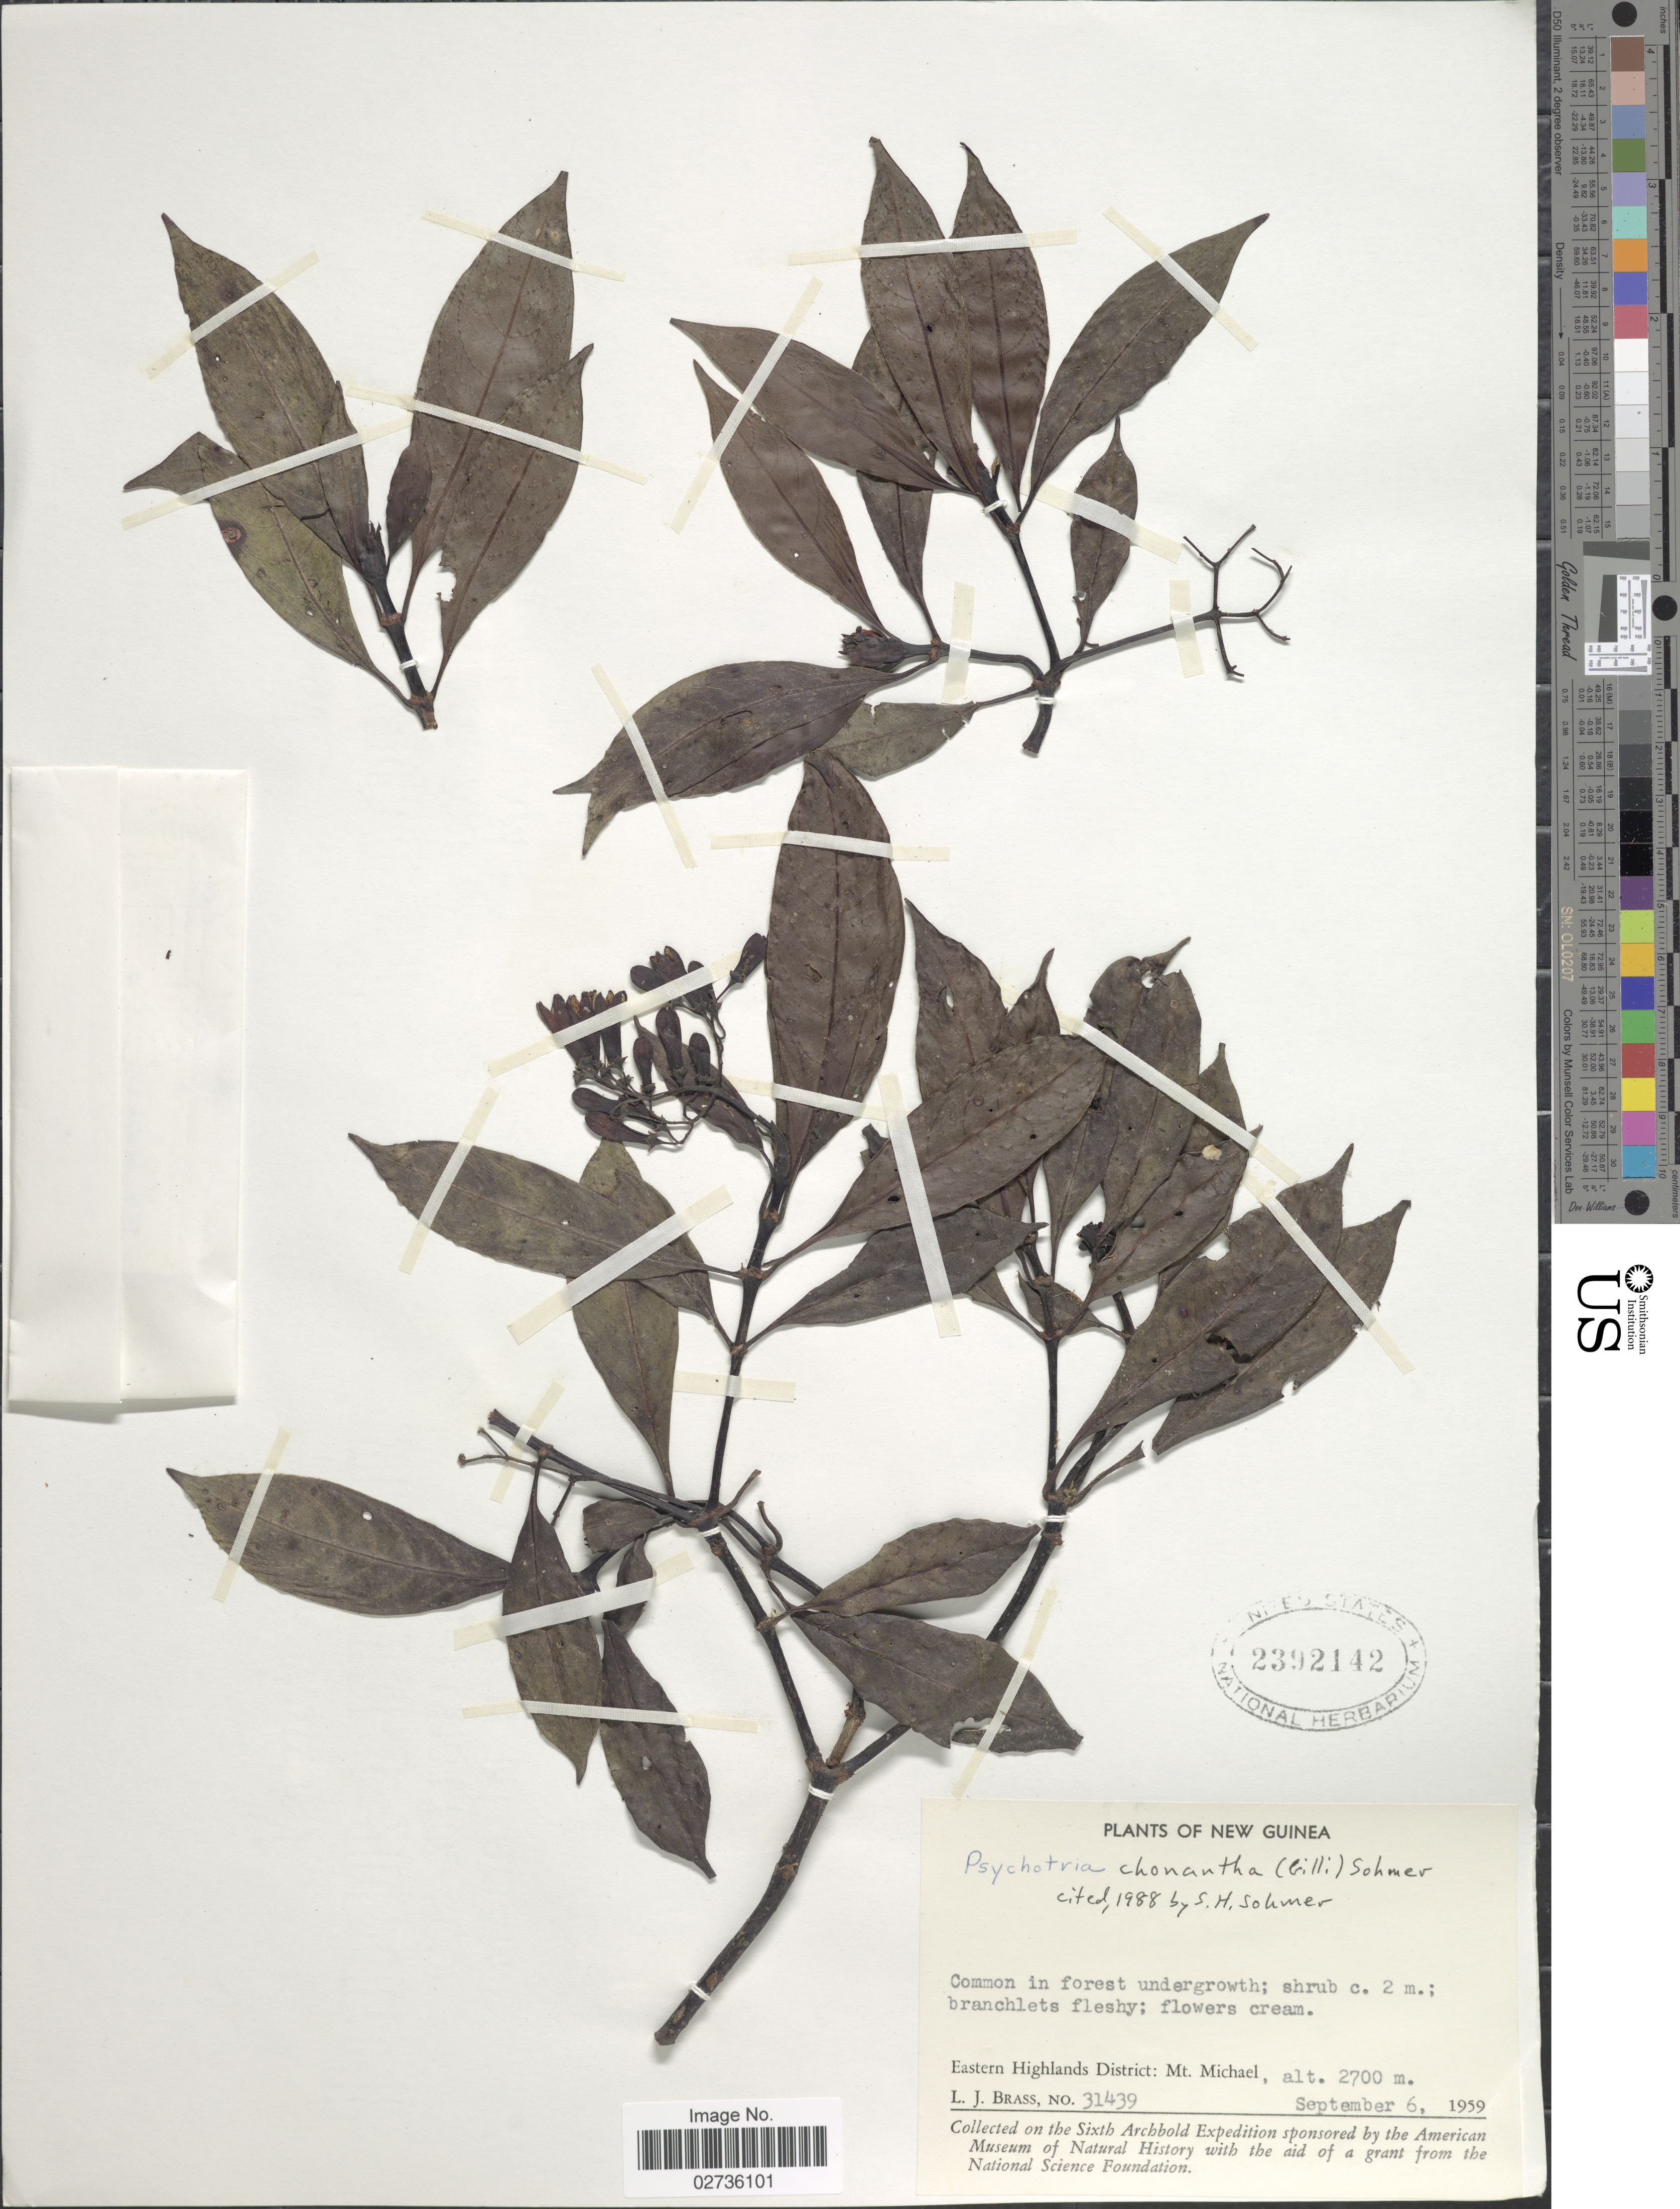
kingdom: Plantae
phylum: Tracheophyta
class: Magnoliopsida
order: Gentianales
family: Rubiaceae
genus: Psychotria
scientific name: Psychotria chonantha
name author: (Gilli) Sohmer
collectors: L. J. Brass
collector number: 31439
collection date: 1959-09-06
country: Papua New Guinea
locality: New Guinea. Eastern Highlands District: Mt. Michael.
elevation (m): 2700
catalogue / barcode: US 2392142